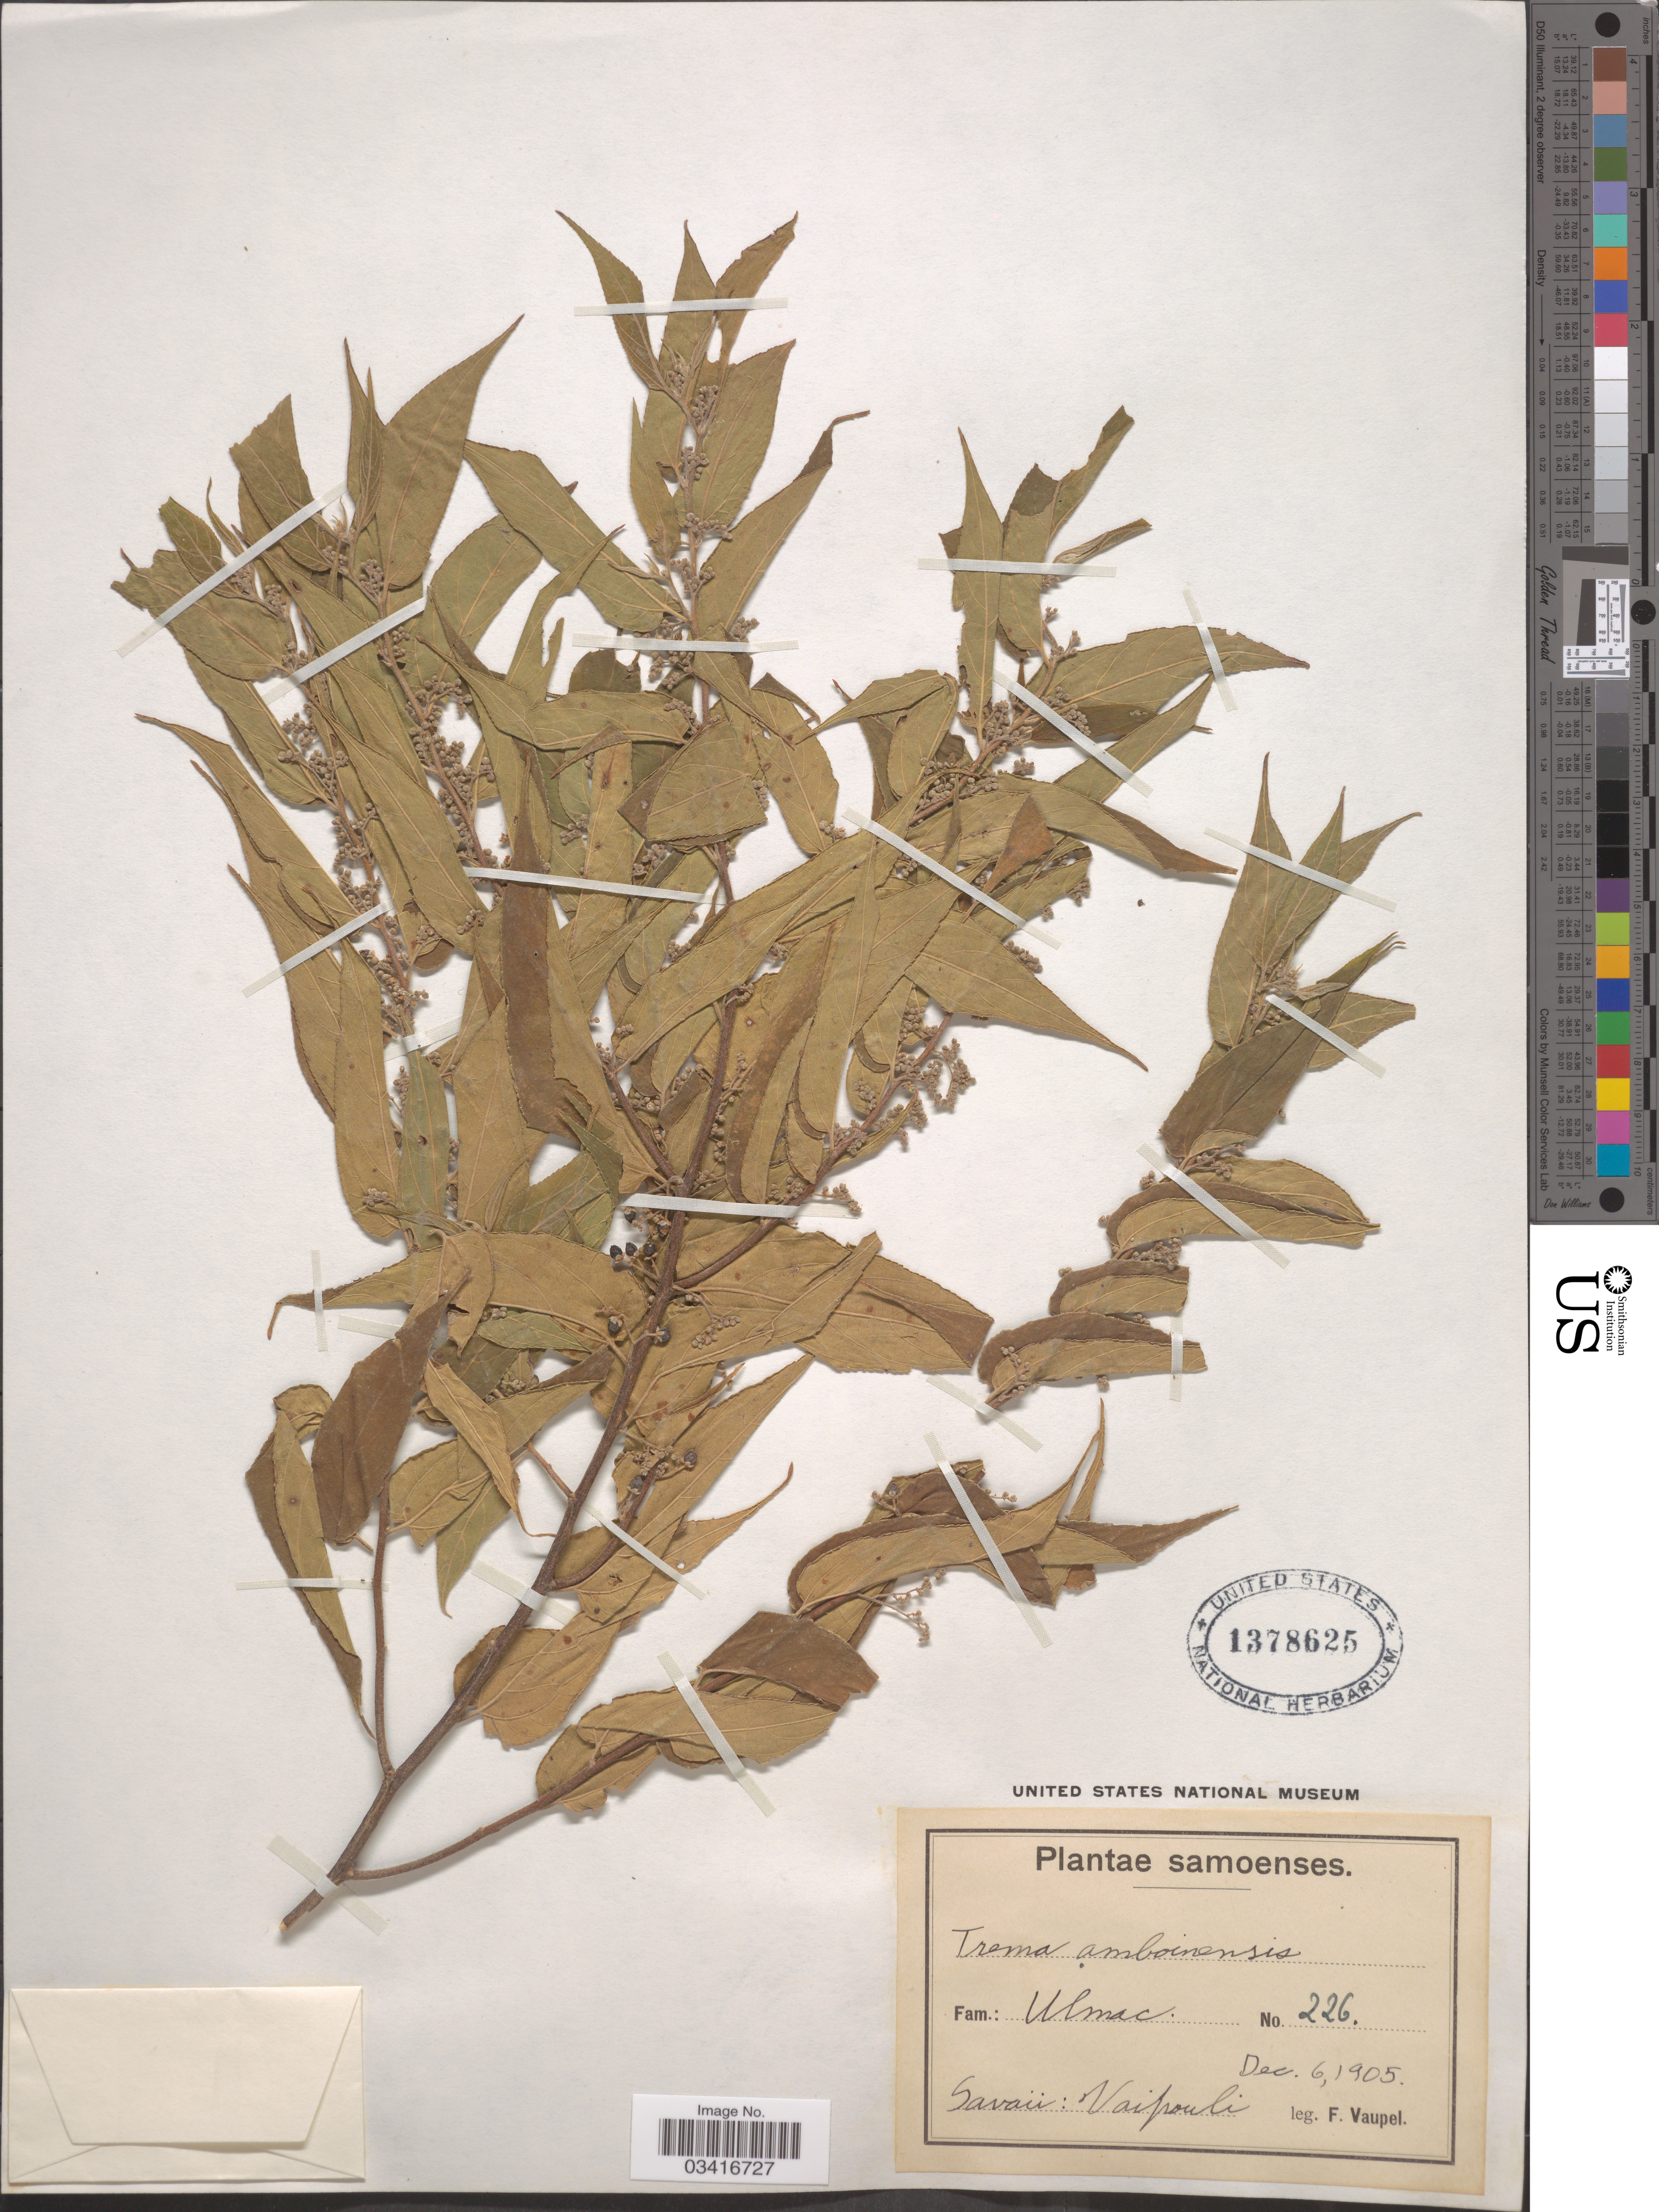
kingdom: Plantae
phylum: Tracheophyta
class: Magnoliopsida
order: Rosales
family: Cannabaceae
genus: Trema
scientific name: Trema orientale var. viridis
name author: (L.) Blume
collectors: Vaupel, --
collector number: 226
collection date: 1905-12-06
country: Samoa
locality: Savaii: Vaipouli.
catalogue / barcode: US 1378625